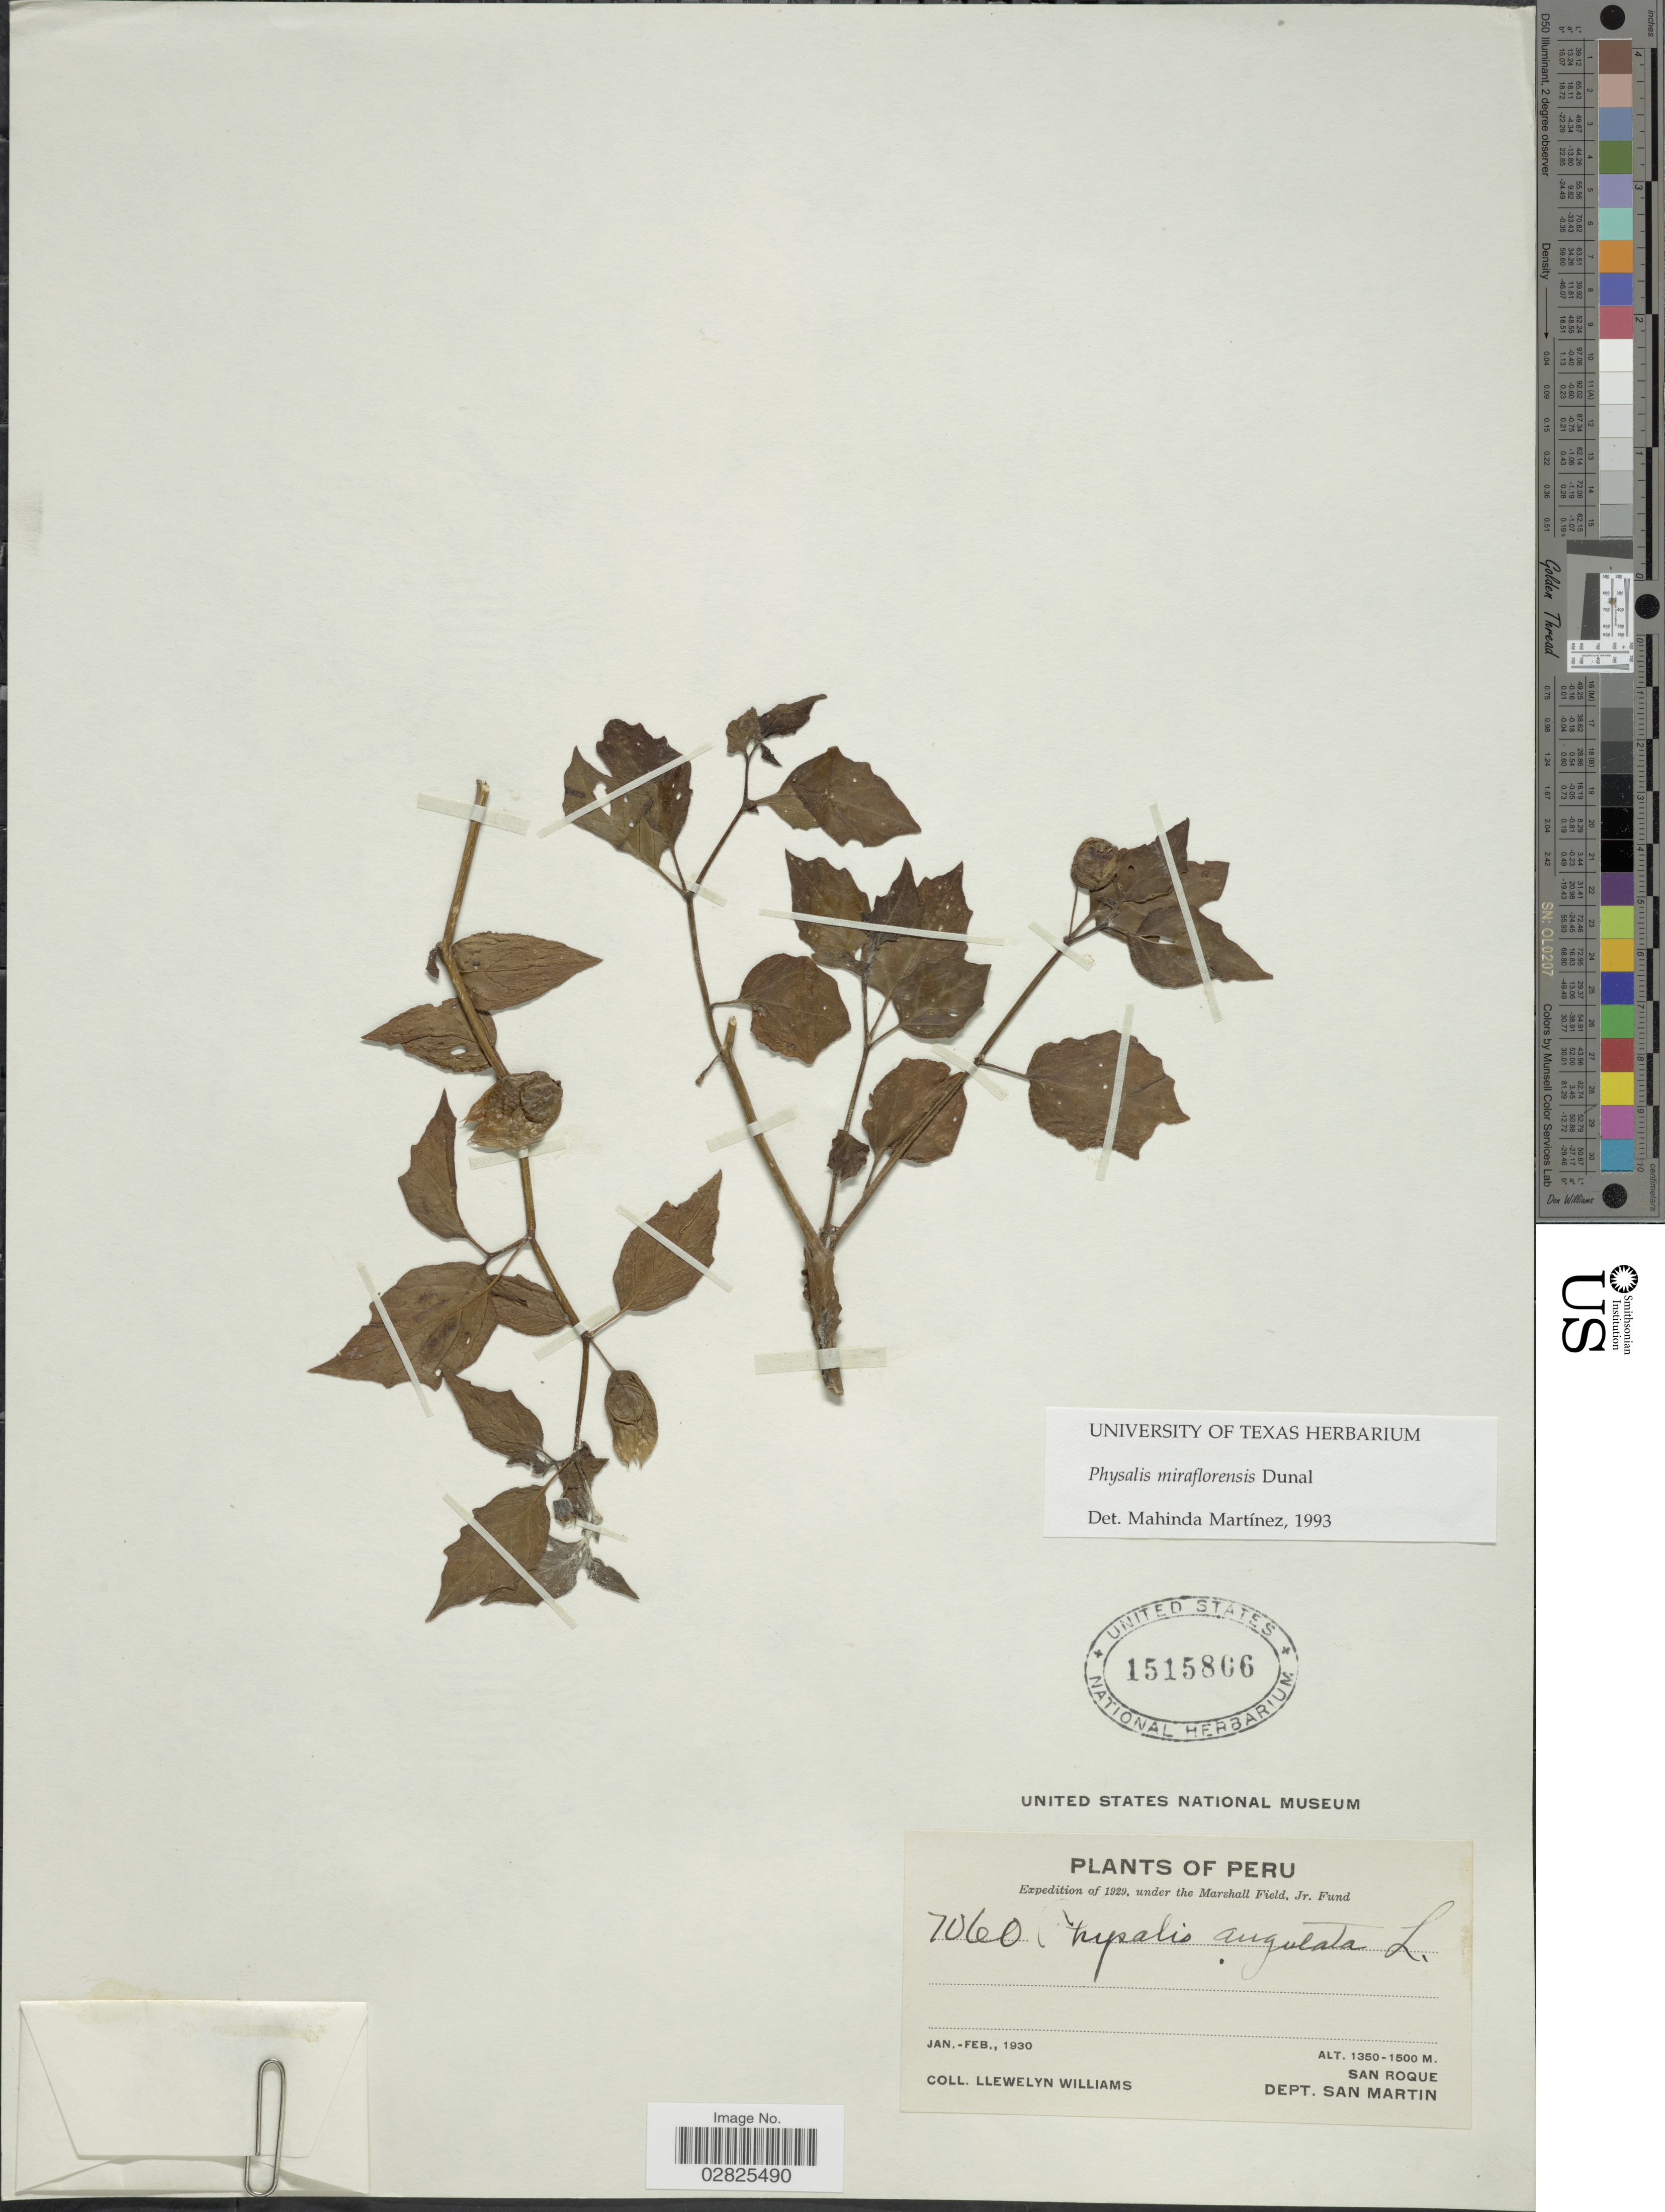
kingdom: Plantae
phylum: Tracheophyta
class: Magnoliopsida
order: Solanales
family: Solanaceae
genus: Physalis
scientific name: Physalis miraflorensis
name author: Dunal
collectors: Ll. Williams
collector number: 7060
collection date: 1930-01/1930-02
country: Peru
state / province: San Martín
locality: San Roque. Dept. San Martin.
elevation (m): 1350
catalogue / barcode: US 1515806